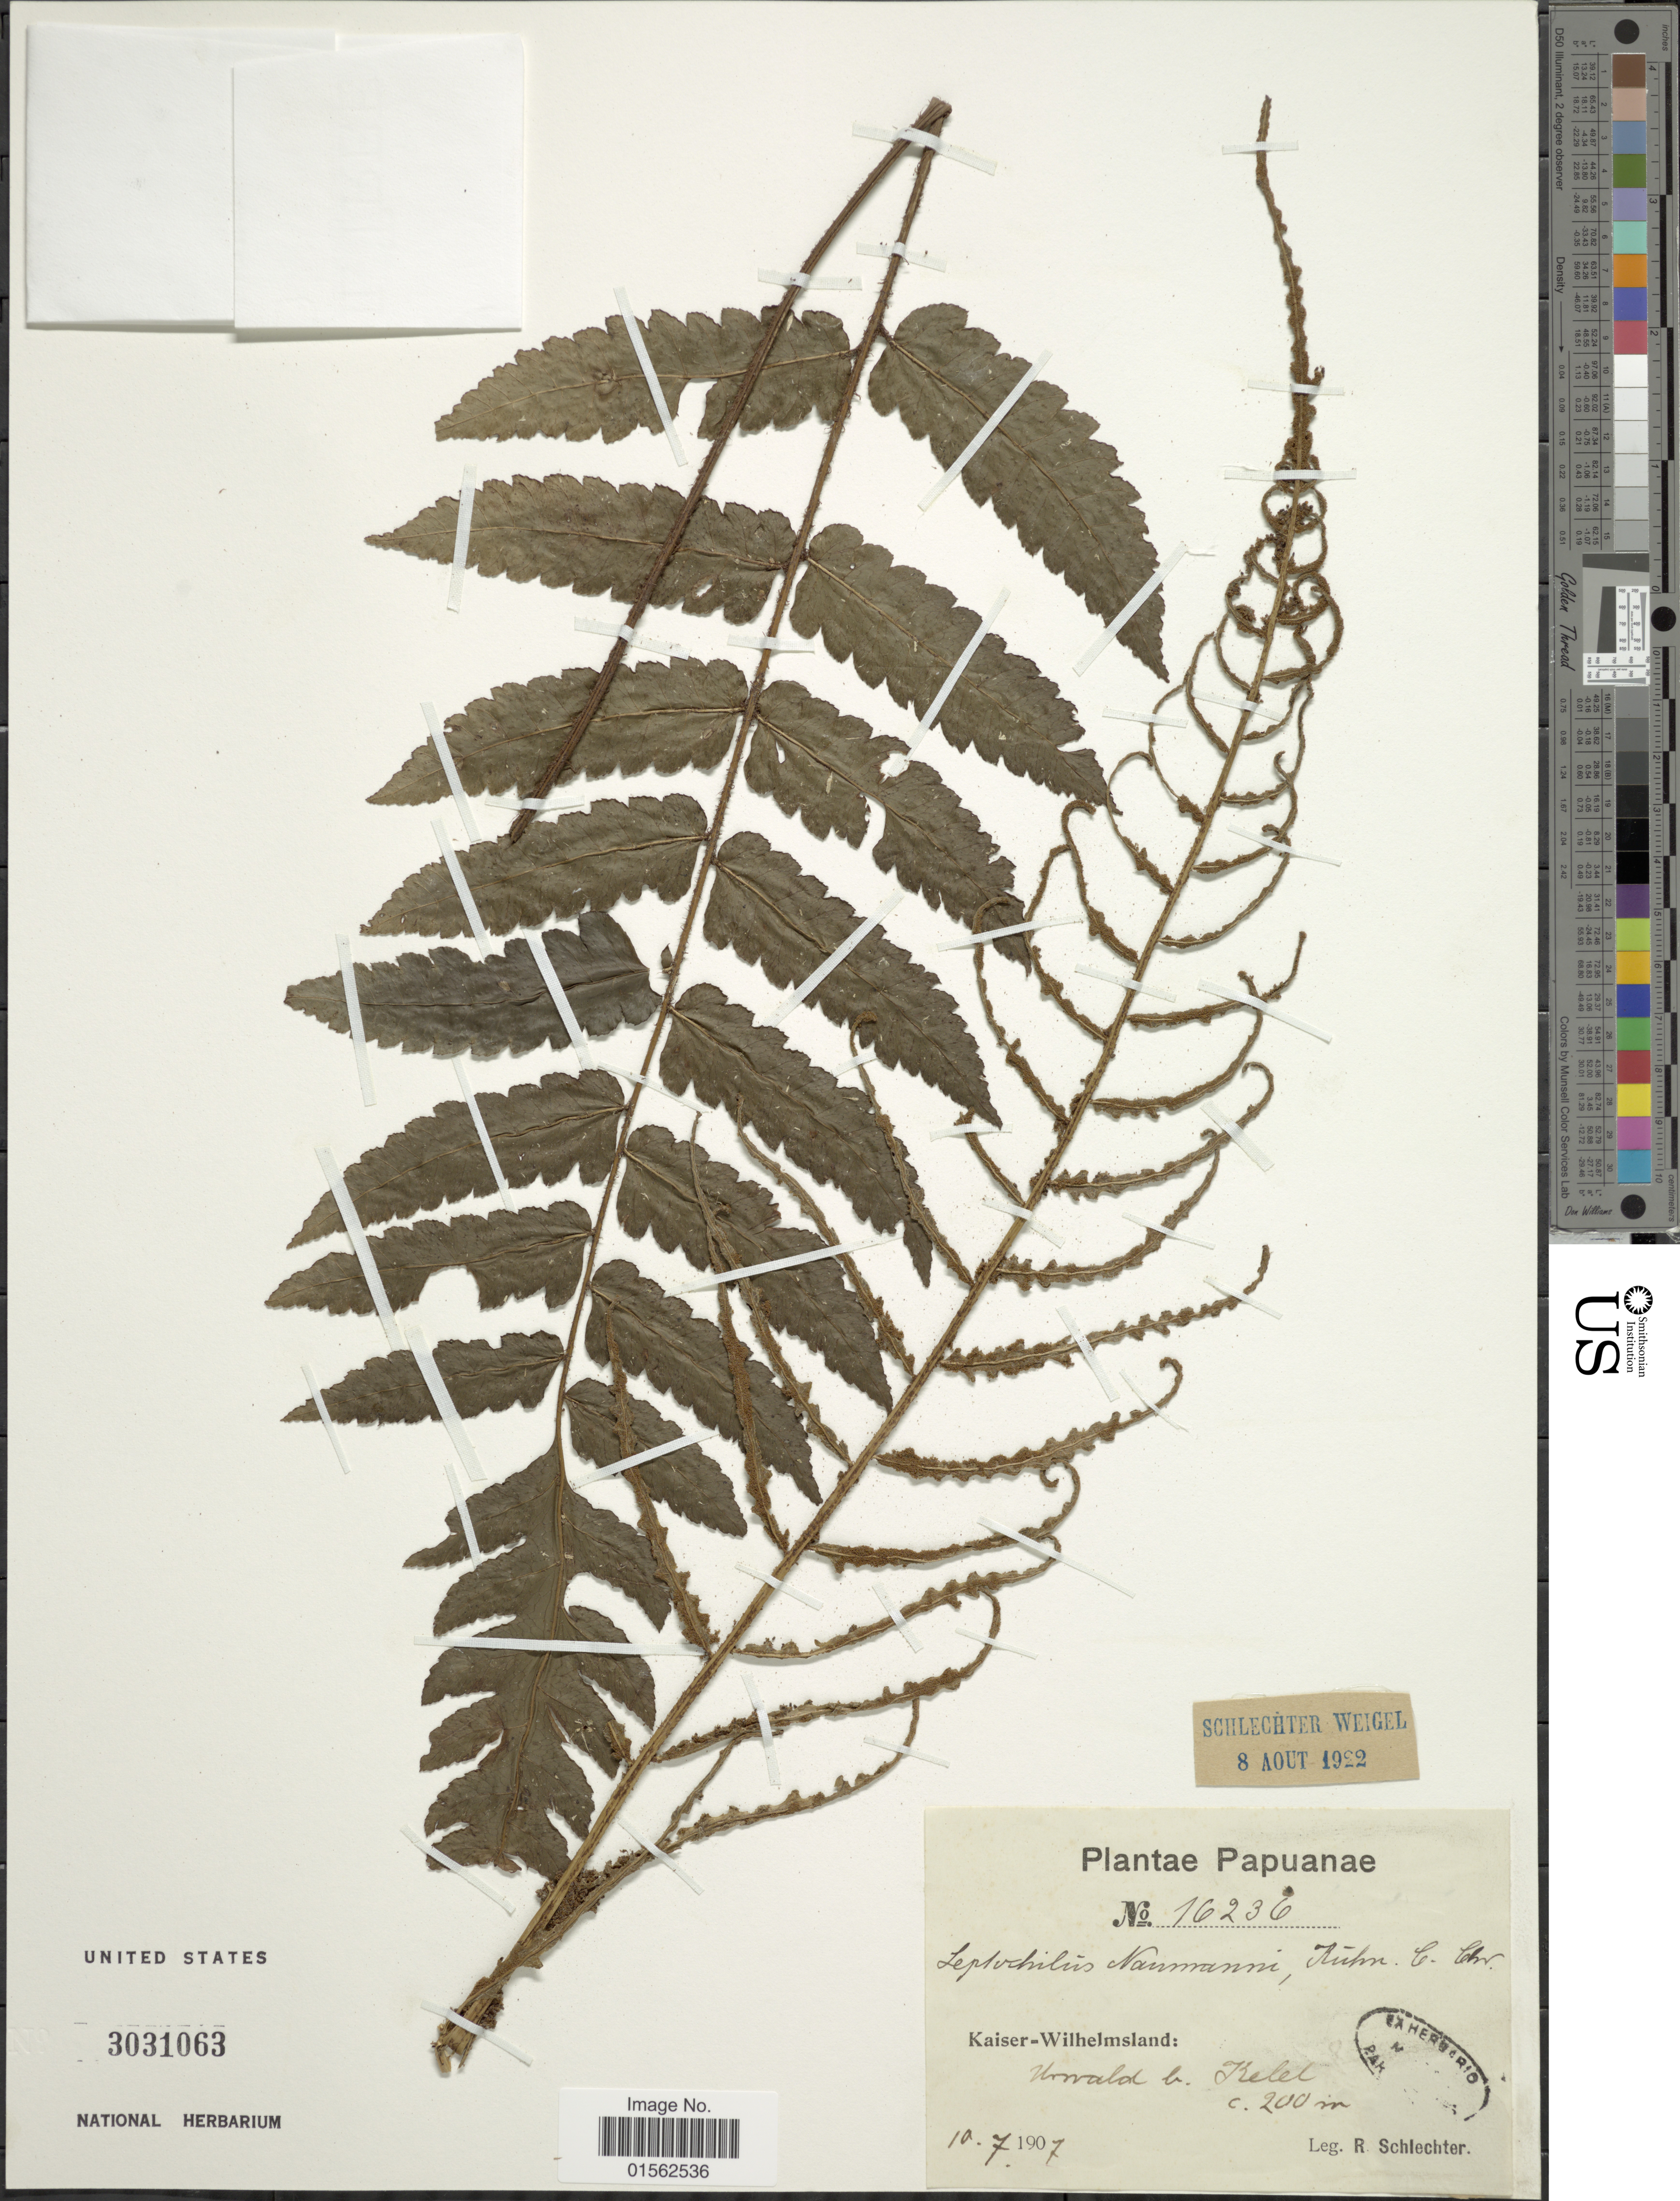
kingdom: Plantae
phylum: Tracheophyta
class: Polypodiopsida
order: Polypodiales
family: Dryopteridaceae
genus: Bolbitis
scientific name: Bolbitis quoyana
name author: (Gaudich.) Ching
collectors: F. R. R. Schlechter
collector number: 16236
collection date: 1907-07-10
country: Papua New Guinea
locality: Papuane, Kaiser- Wilhelmsland: Urwald v. Kelel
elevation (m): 200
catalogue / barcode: US 3031063